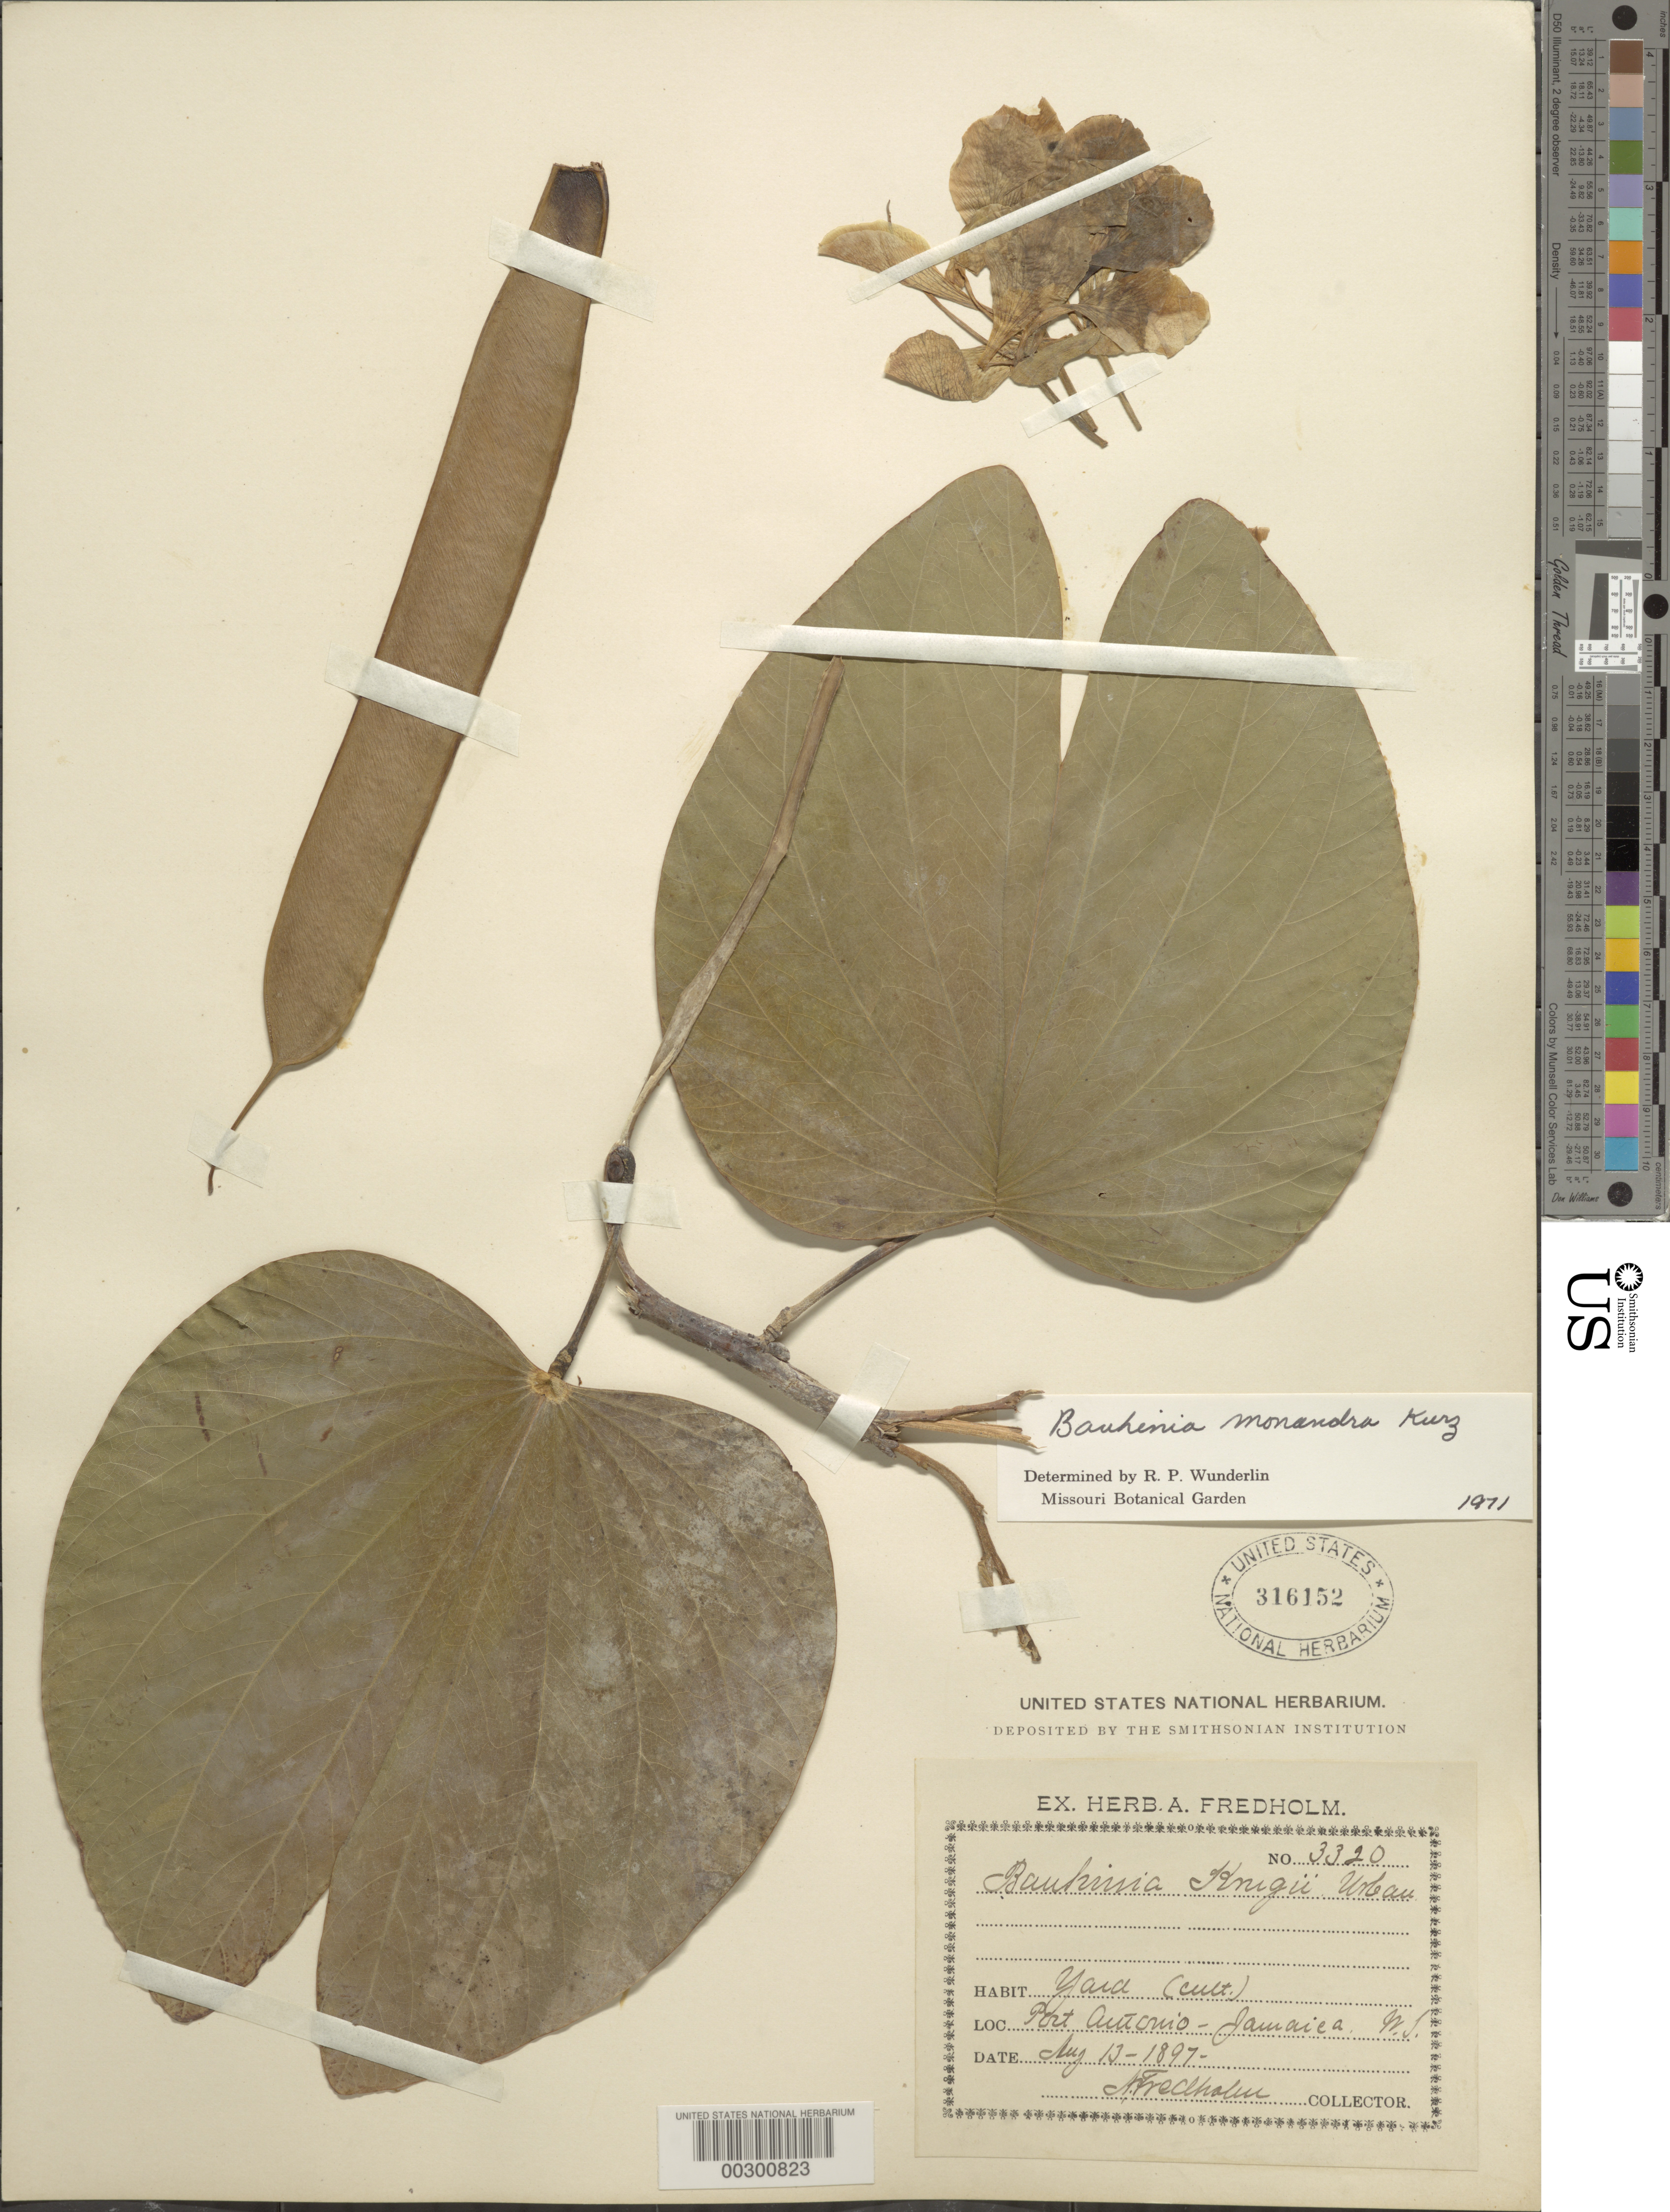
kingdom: Plantae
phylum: Tracheophyta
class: Magnoliopsida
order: Fabales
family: Fabaceae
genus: Bauhinia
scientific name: Bauhinia monandra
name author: Kurz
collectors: A. J. Fredholm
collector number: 3320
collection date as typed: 13 Aug 1897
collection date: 1897-08-13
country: Jamaica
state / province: Portland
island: Greater Antilles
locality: Port antonio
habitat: Yard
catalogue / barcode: US 316152